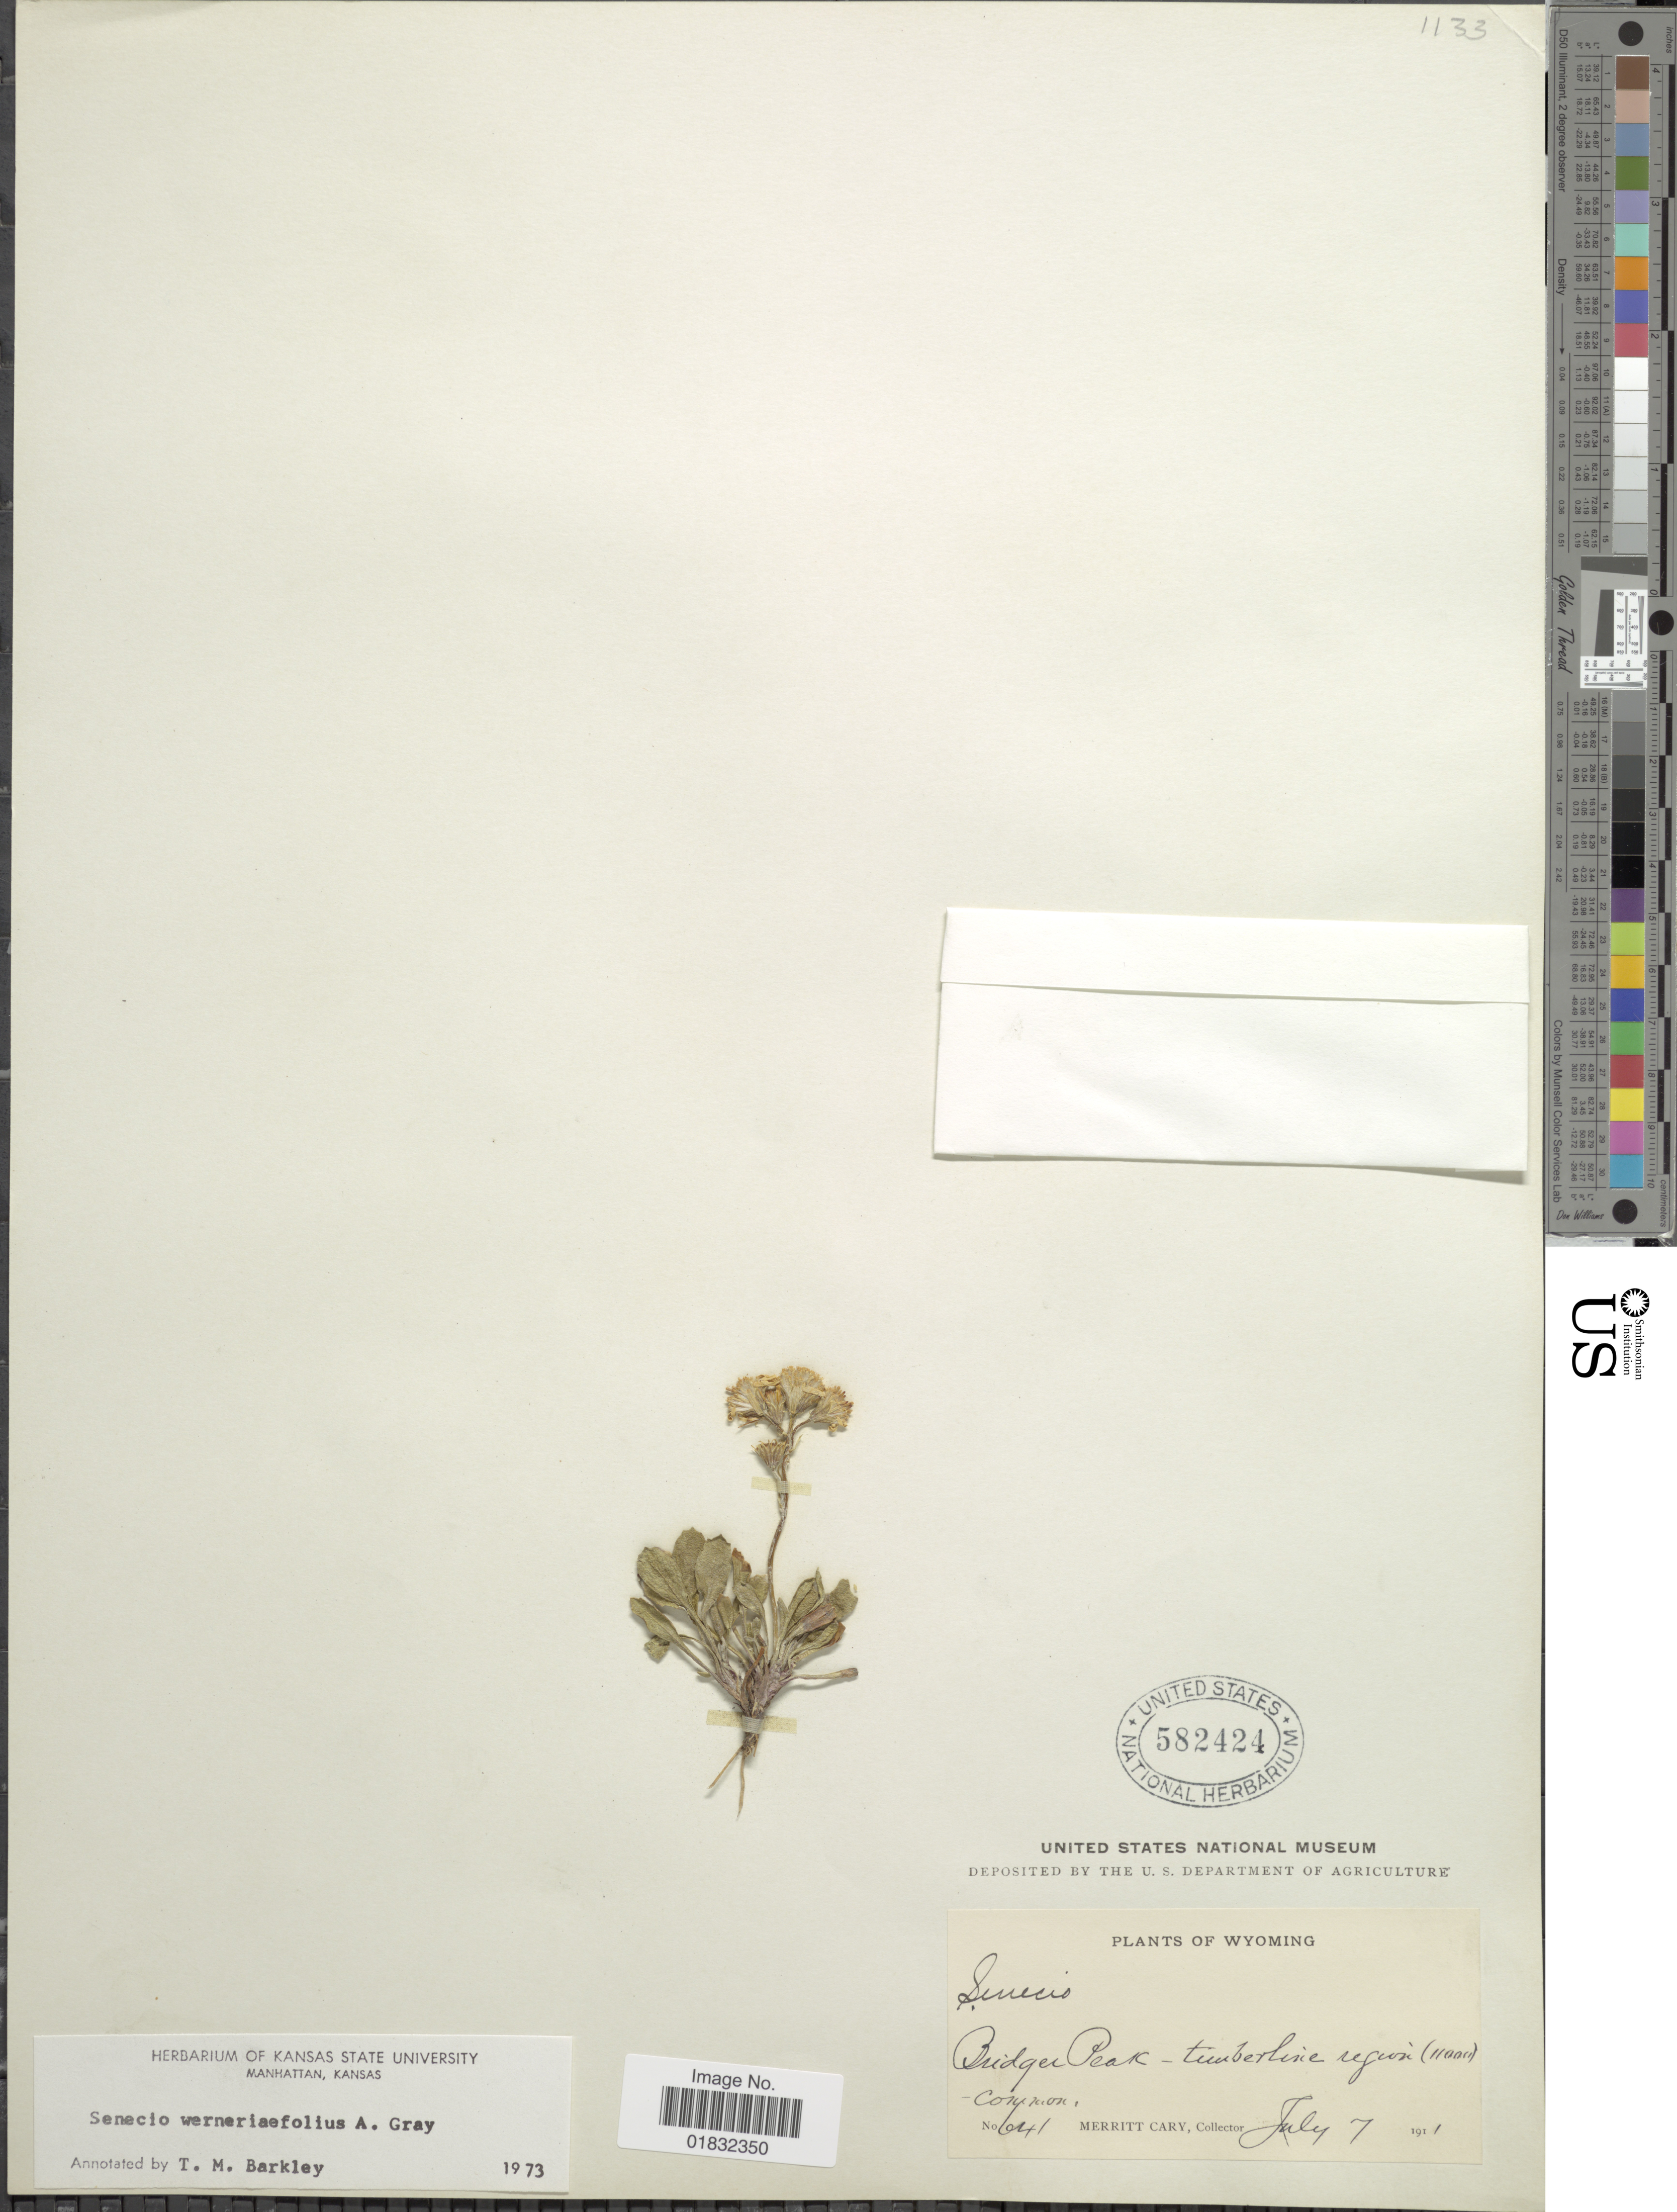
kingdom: Plantae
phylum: Tracheophyta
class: Magnoliopsida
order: Asterales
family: Asteraceae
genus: Packera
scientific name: Packera werneriifolia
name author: (A. Gray) W.A. Weber & Á. Löve ex Trock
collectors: M. Cary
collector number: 641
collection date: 1911-07-07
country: United States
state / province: Wyoming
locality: Bridger Peak - timberline region, common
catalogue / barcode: US 582424